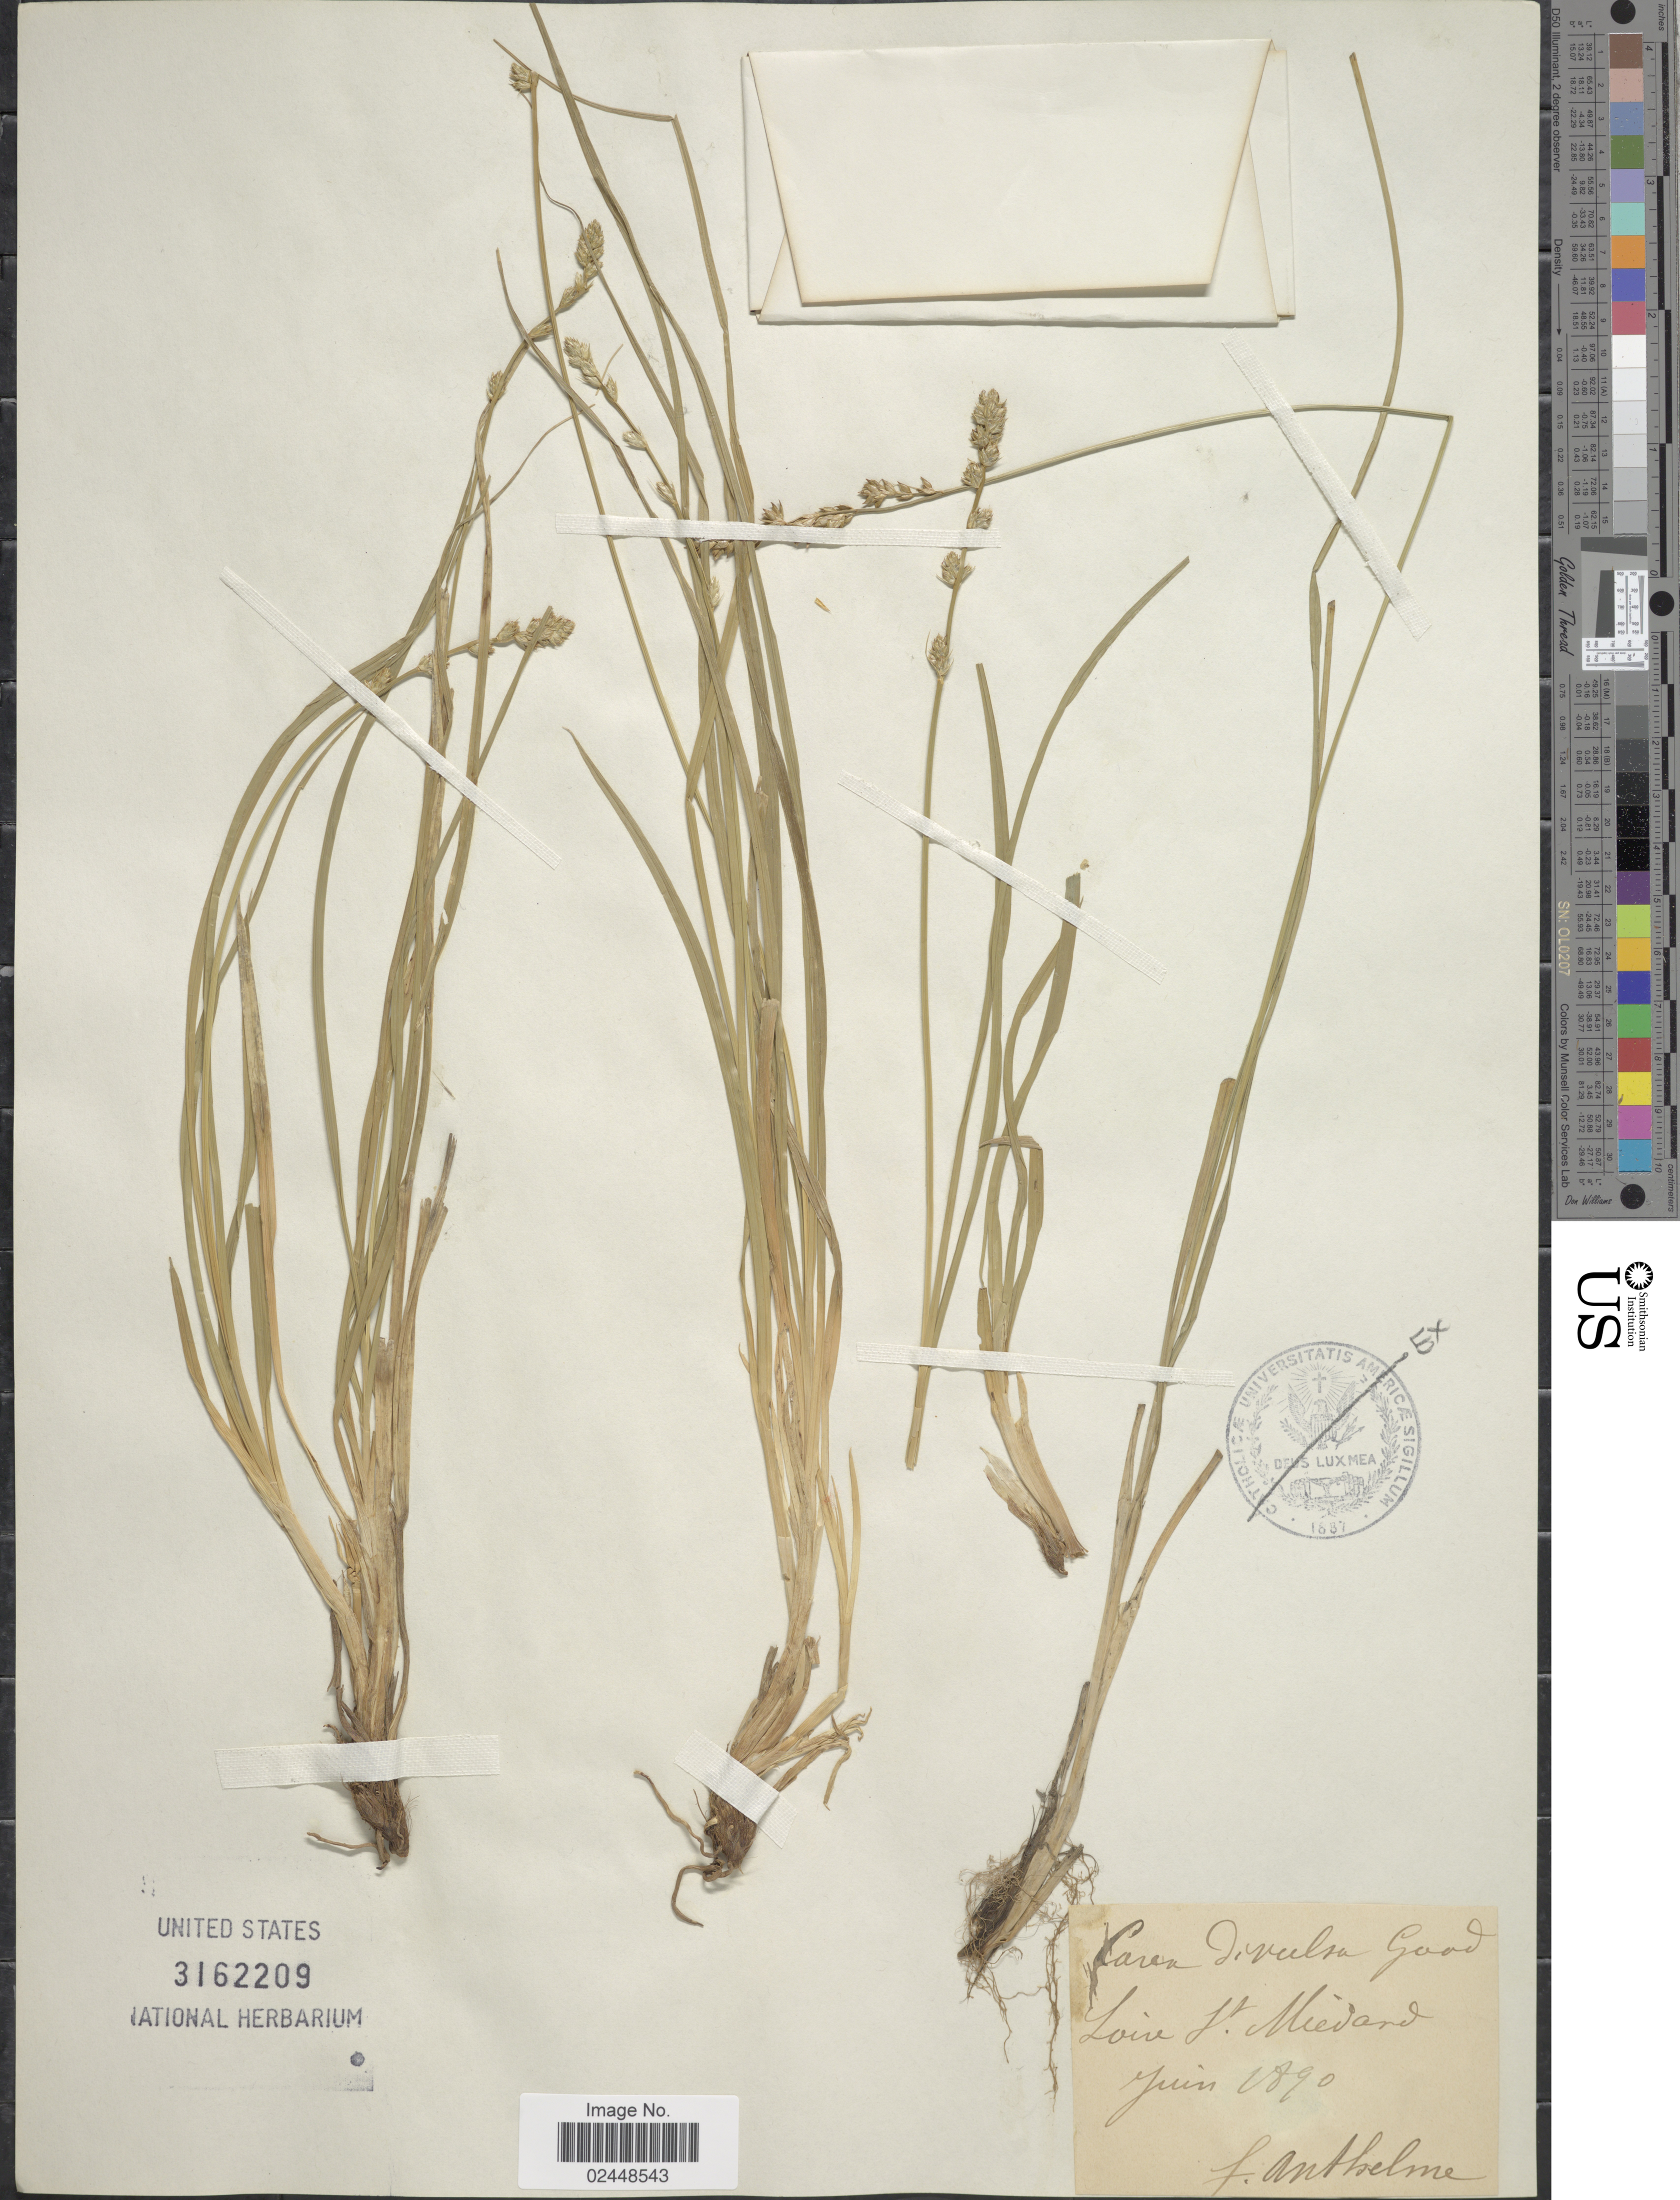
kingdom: Plantae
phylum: Tracheophyta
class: Liliopsida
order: Poales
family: Cyperaceae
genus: Carex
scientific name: Carex divulsa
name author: Stokes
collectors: F. Anthelme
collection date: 1890-06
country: France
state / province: Pays de la Loire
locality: Loire st. Medard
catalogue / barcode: US 3162209